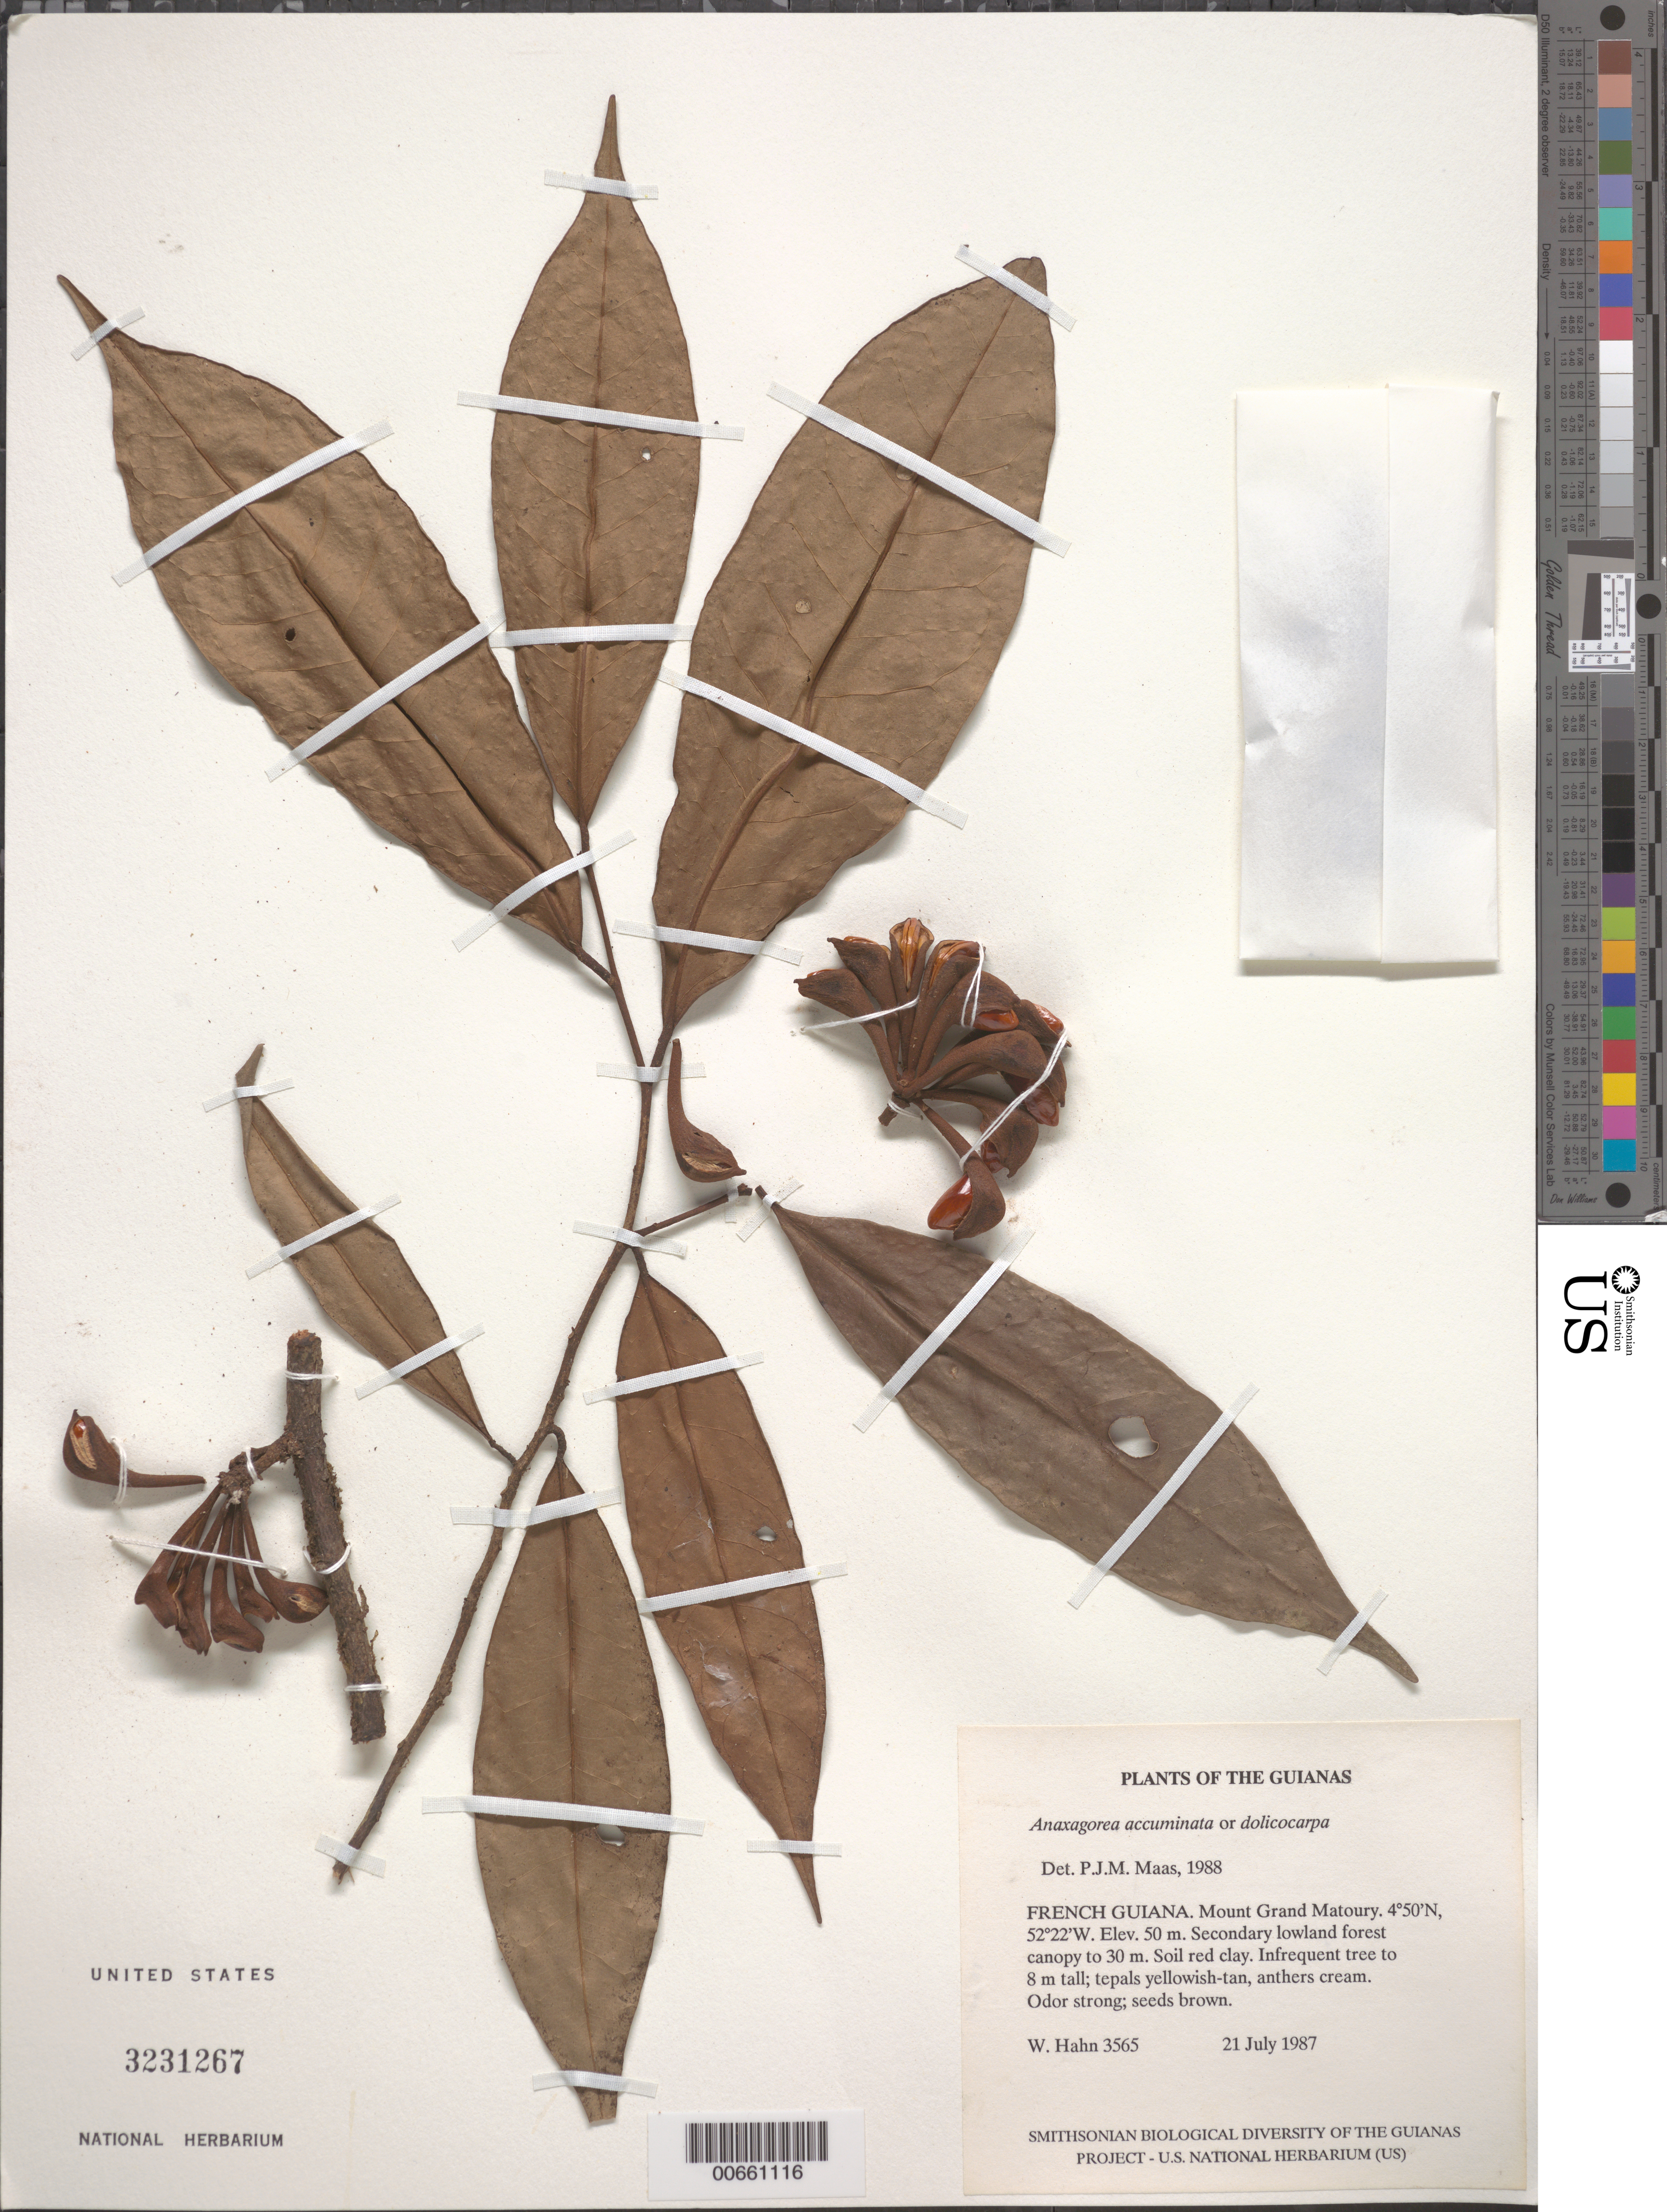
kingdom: Plantae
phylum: Tracheophyta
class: Magnoliopsida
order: Magnoliales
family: Annonaceae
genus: Anaxagorea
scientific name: Anaxagorea acuminata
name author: (Dunal) A. DC.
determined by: Maas, Paul J. M.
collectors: W. Hahn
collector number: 3565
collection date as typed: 21 July 1987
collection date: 1987-07-21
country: French Guiana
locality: Mount Grand Matoury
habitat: Secondary lowland forest canopy to 30 m. Soil red clay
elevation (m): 50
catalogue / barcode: US 3231267